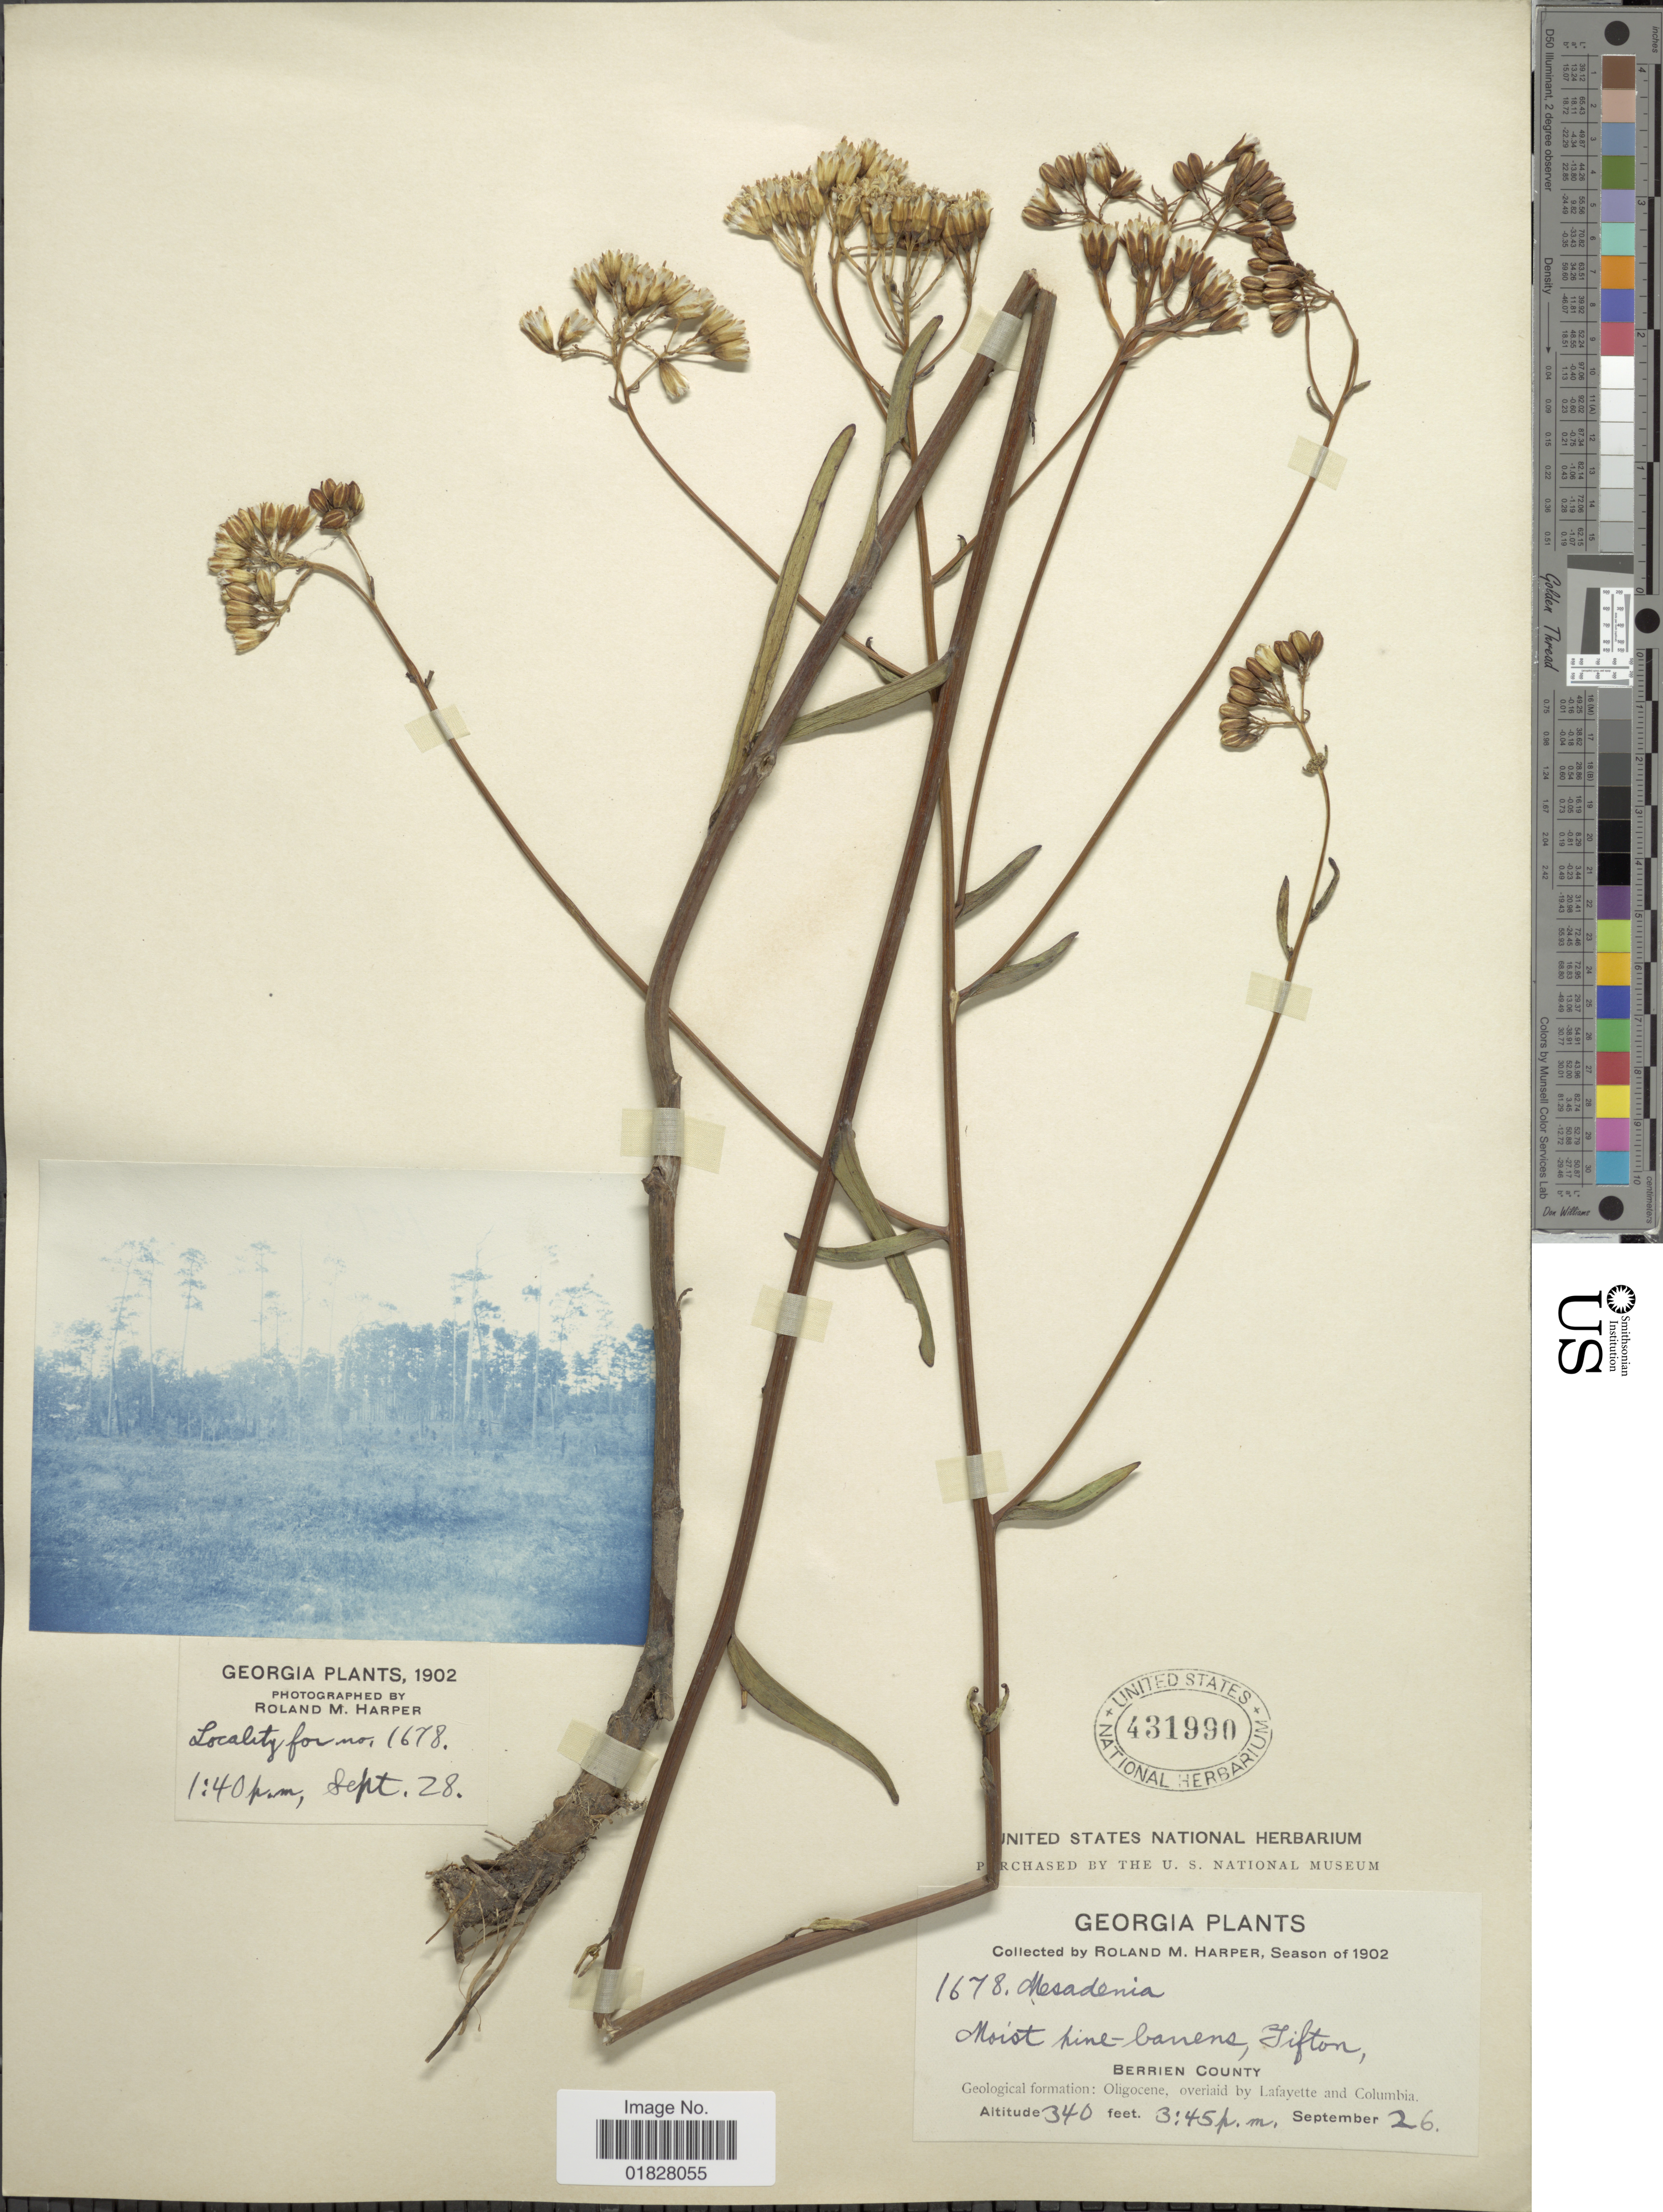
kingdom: Plantae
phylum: Tracheophyta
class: Magnoliopsida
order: Asterales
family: Asteraceae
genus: Arnoglossum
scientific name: Arnoglossum ovatum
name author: (Walter) H. Rob.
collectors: R. M. Harper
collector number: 1678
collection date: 1902-09-26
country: United States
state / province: Georgia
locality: Tifton, Berrien County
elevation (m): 104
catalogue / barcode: US 431990